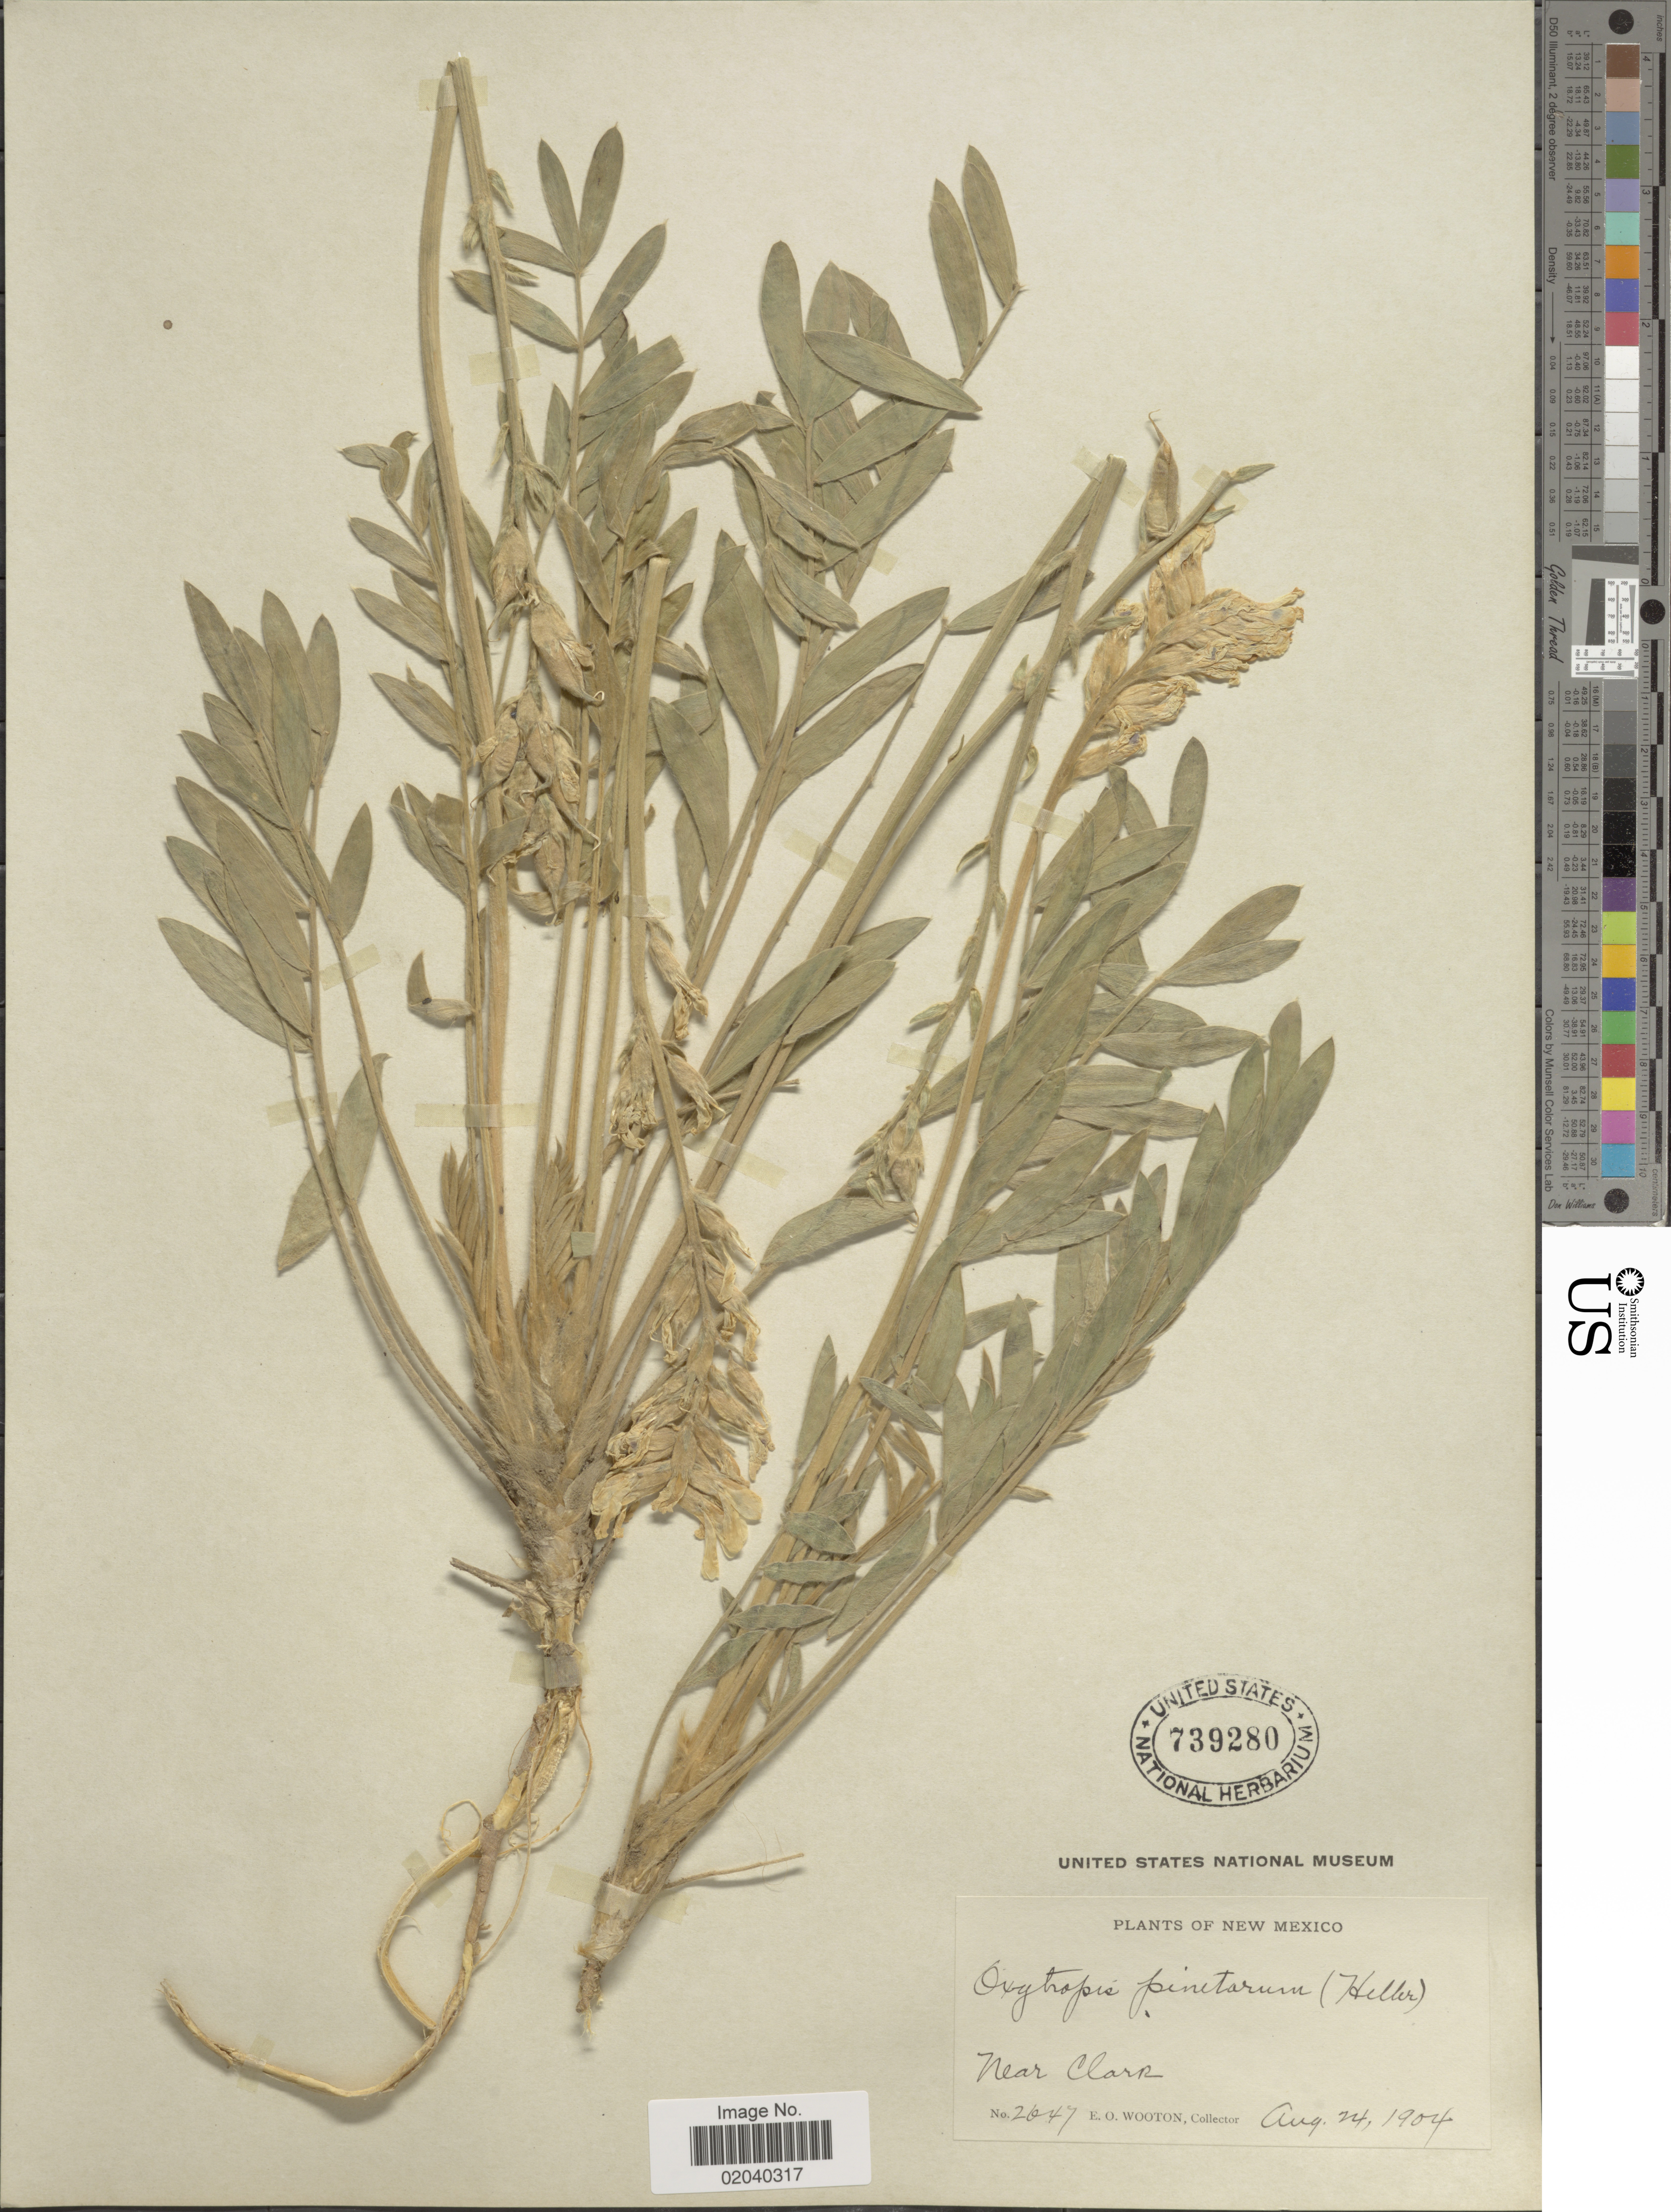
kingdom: Plantae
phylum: Tracheophyta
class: Magnoliopsida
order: Fabales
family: Fabaceae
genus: Oxytropis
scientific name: Oxytropis sericea var. sericea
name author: Nutt.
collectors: E. O. Wooton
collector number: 2647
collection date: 1904-08-24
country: United States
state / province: New Mexico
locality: Near Clark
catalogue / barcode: US 739280